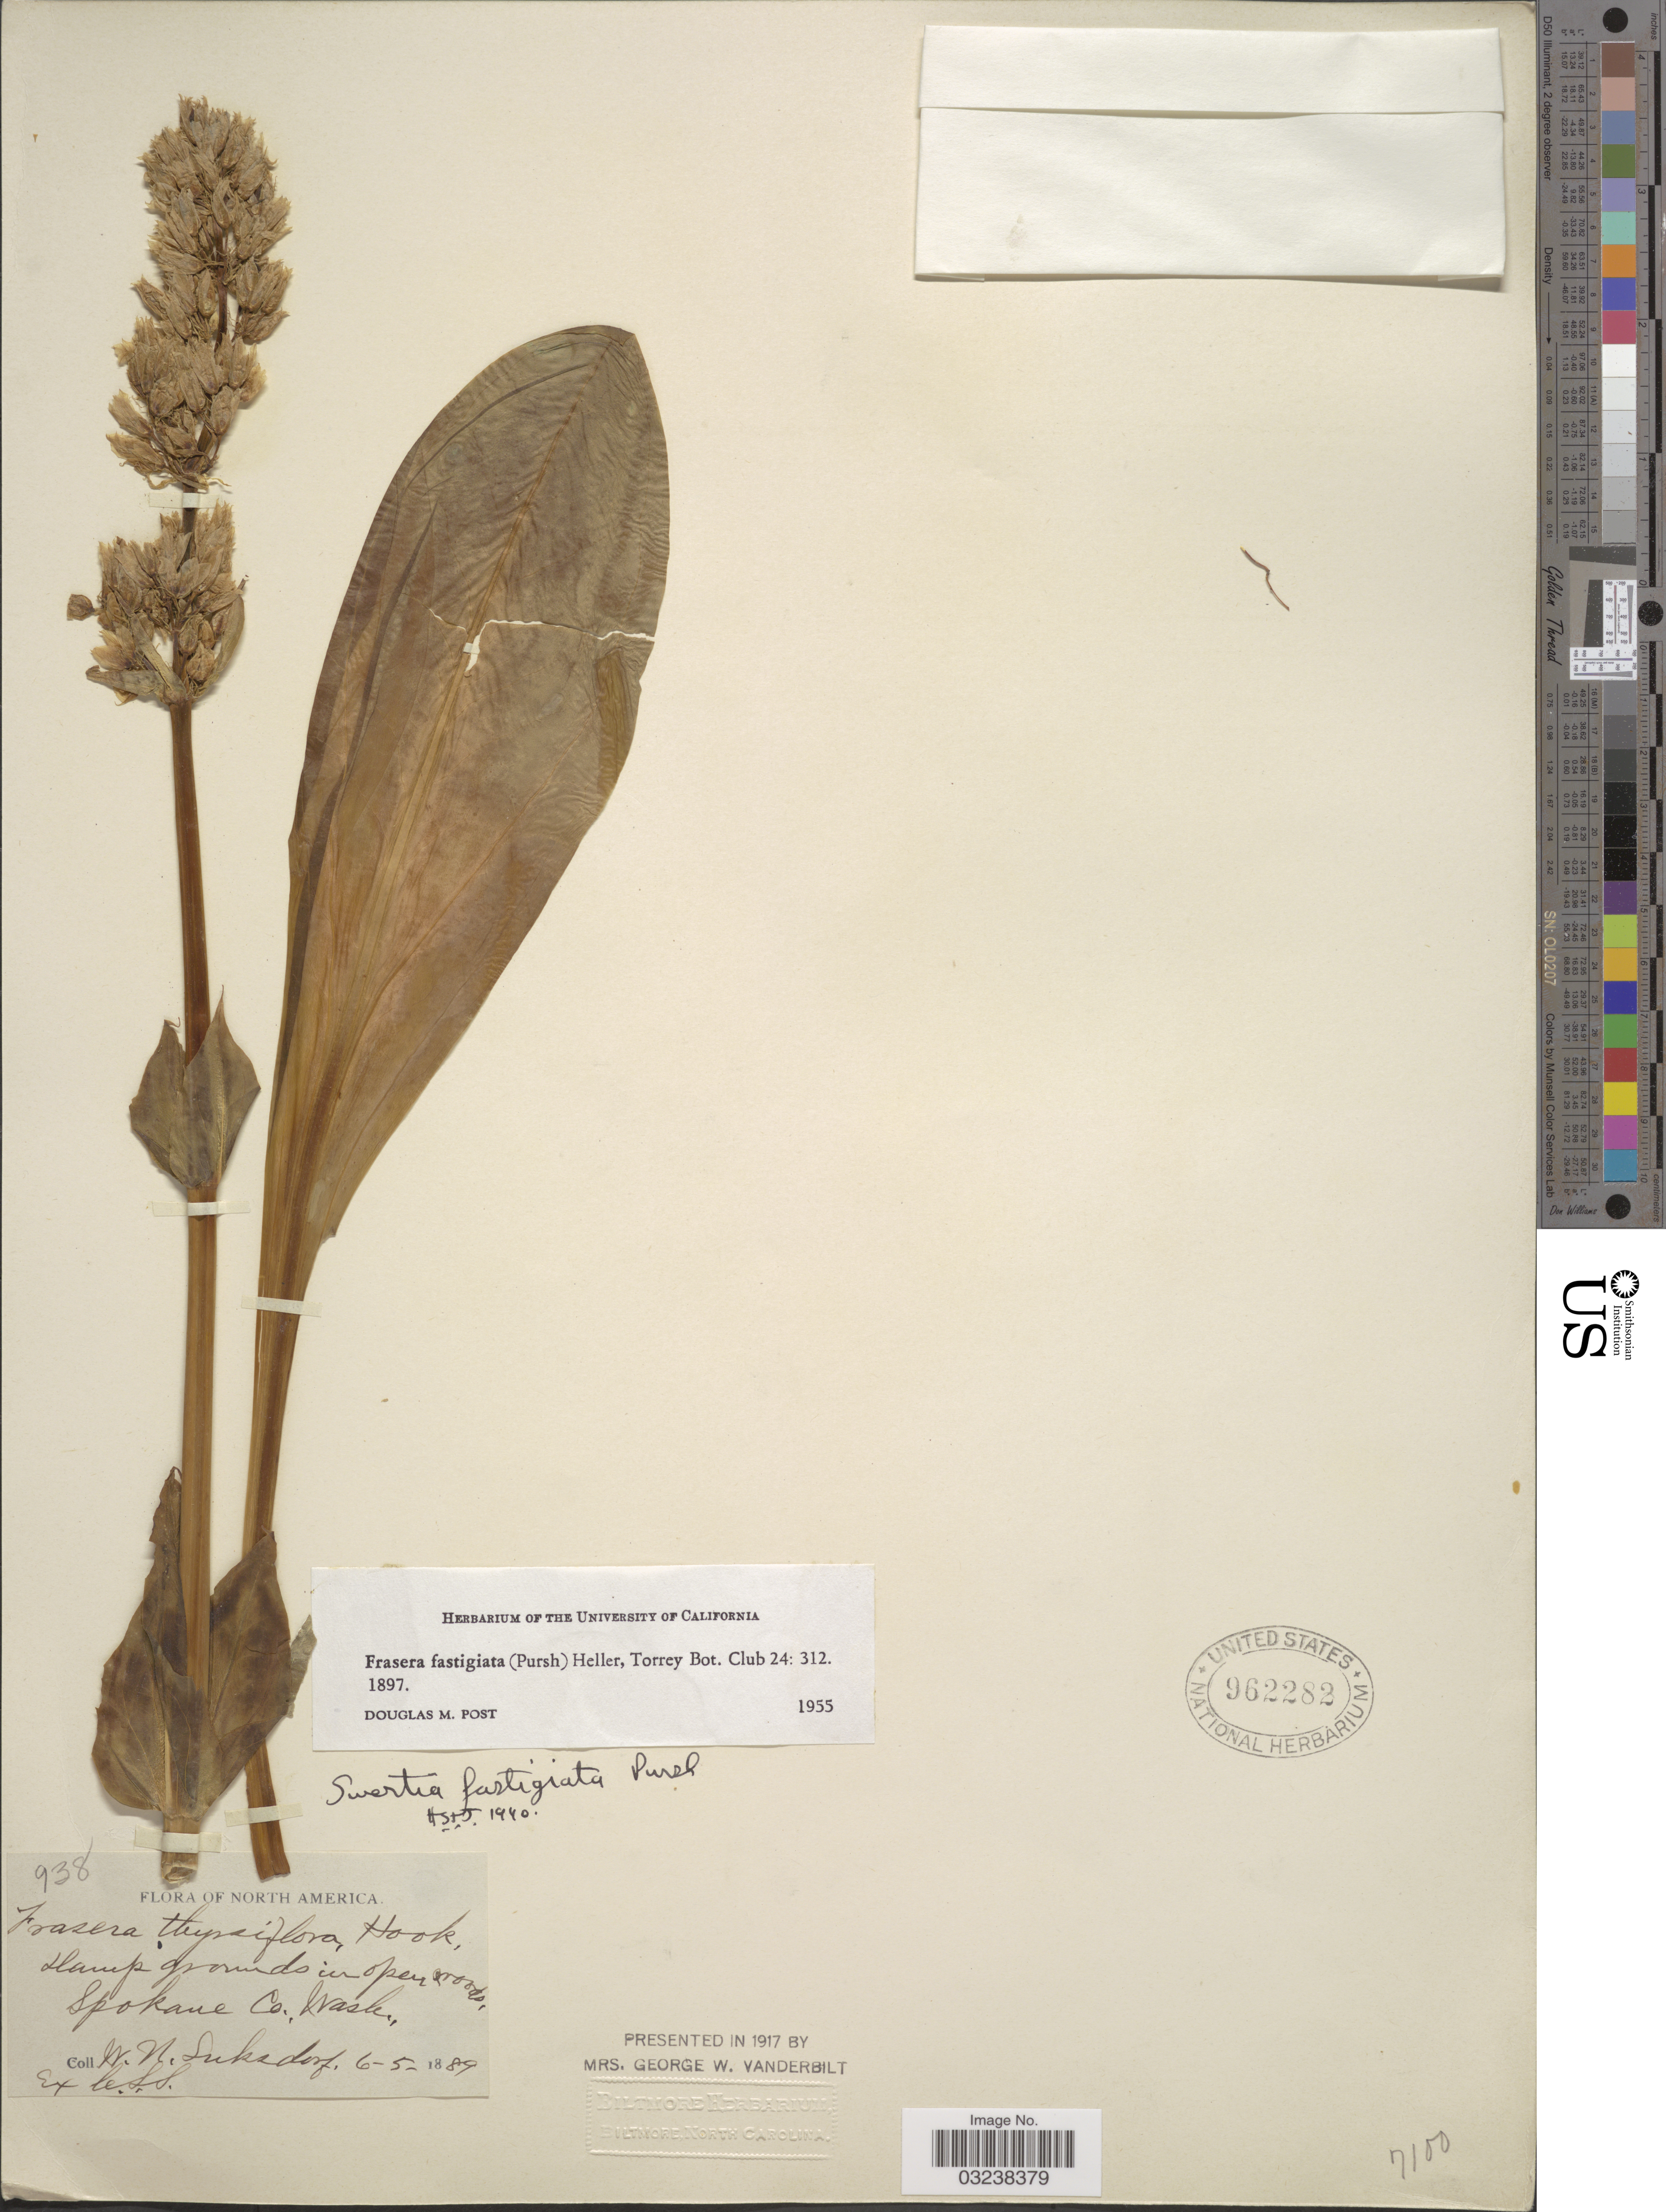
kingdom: Plantae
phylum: Tracheophyta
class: Magnoliopsida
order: Gentianales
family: Gentianaceae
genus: Swertia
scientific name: Swertia fastigiata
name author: Pursh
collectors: W. N. Suksdorf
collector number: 938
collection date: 1889-06-05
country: United States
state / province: Washington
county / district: Spokane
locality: Spokane Co., Wash.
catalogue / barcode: US 962282